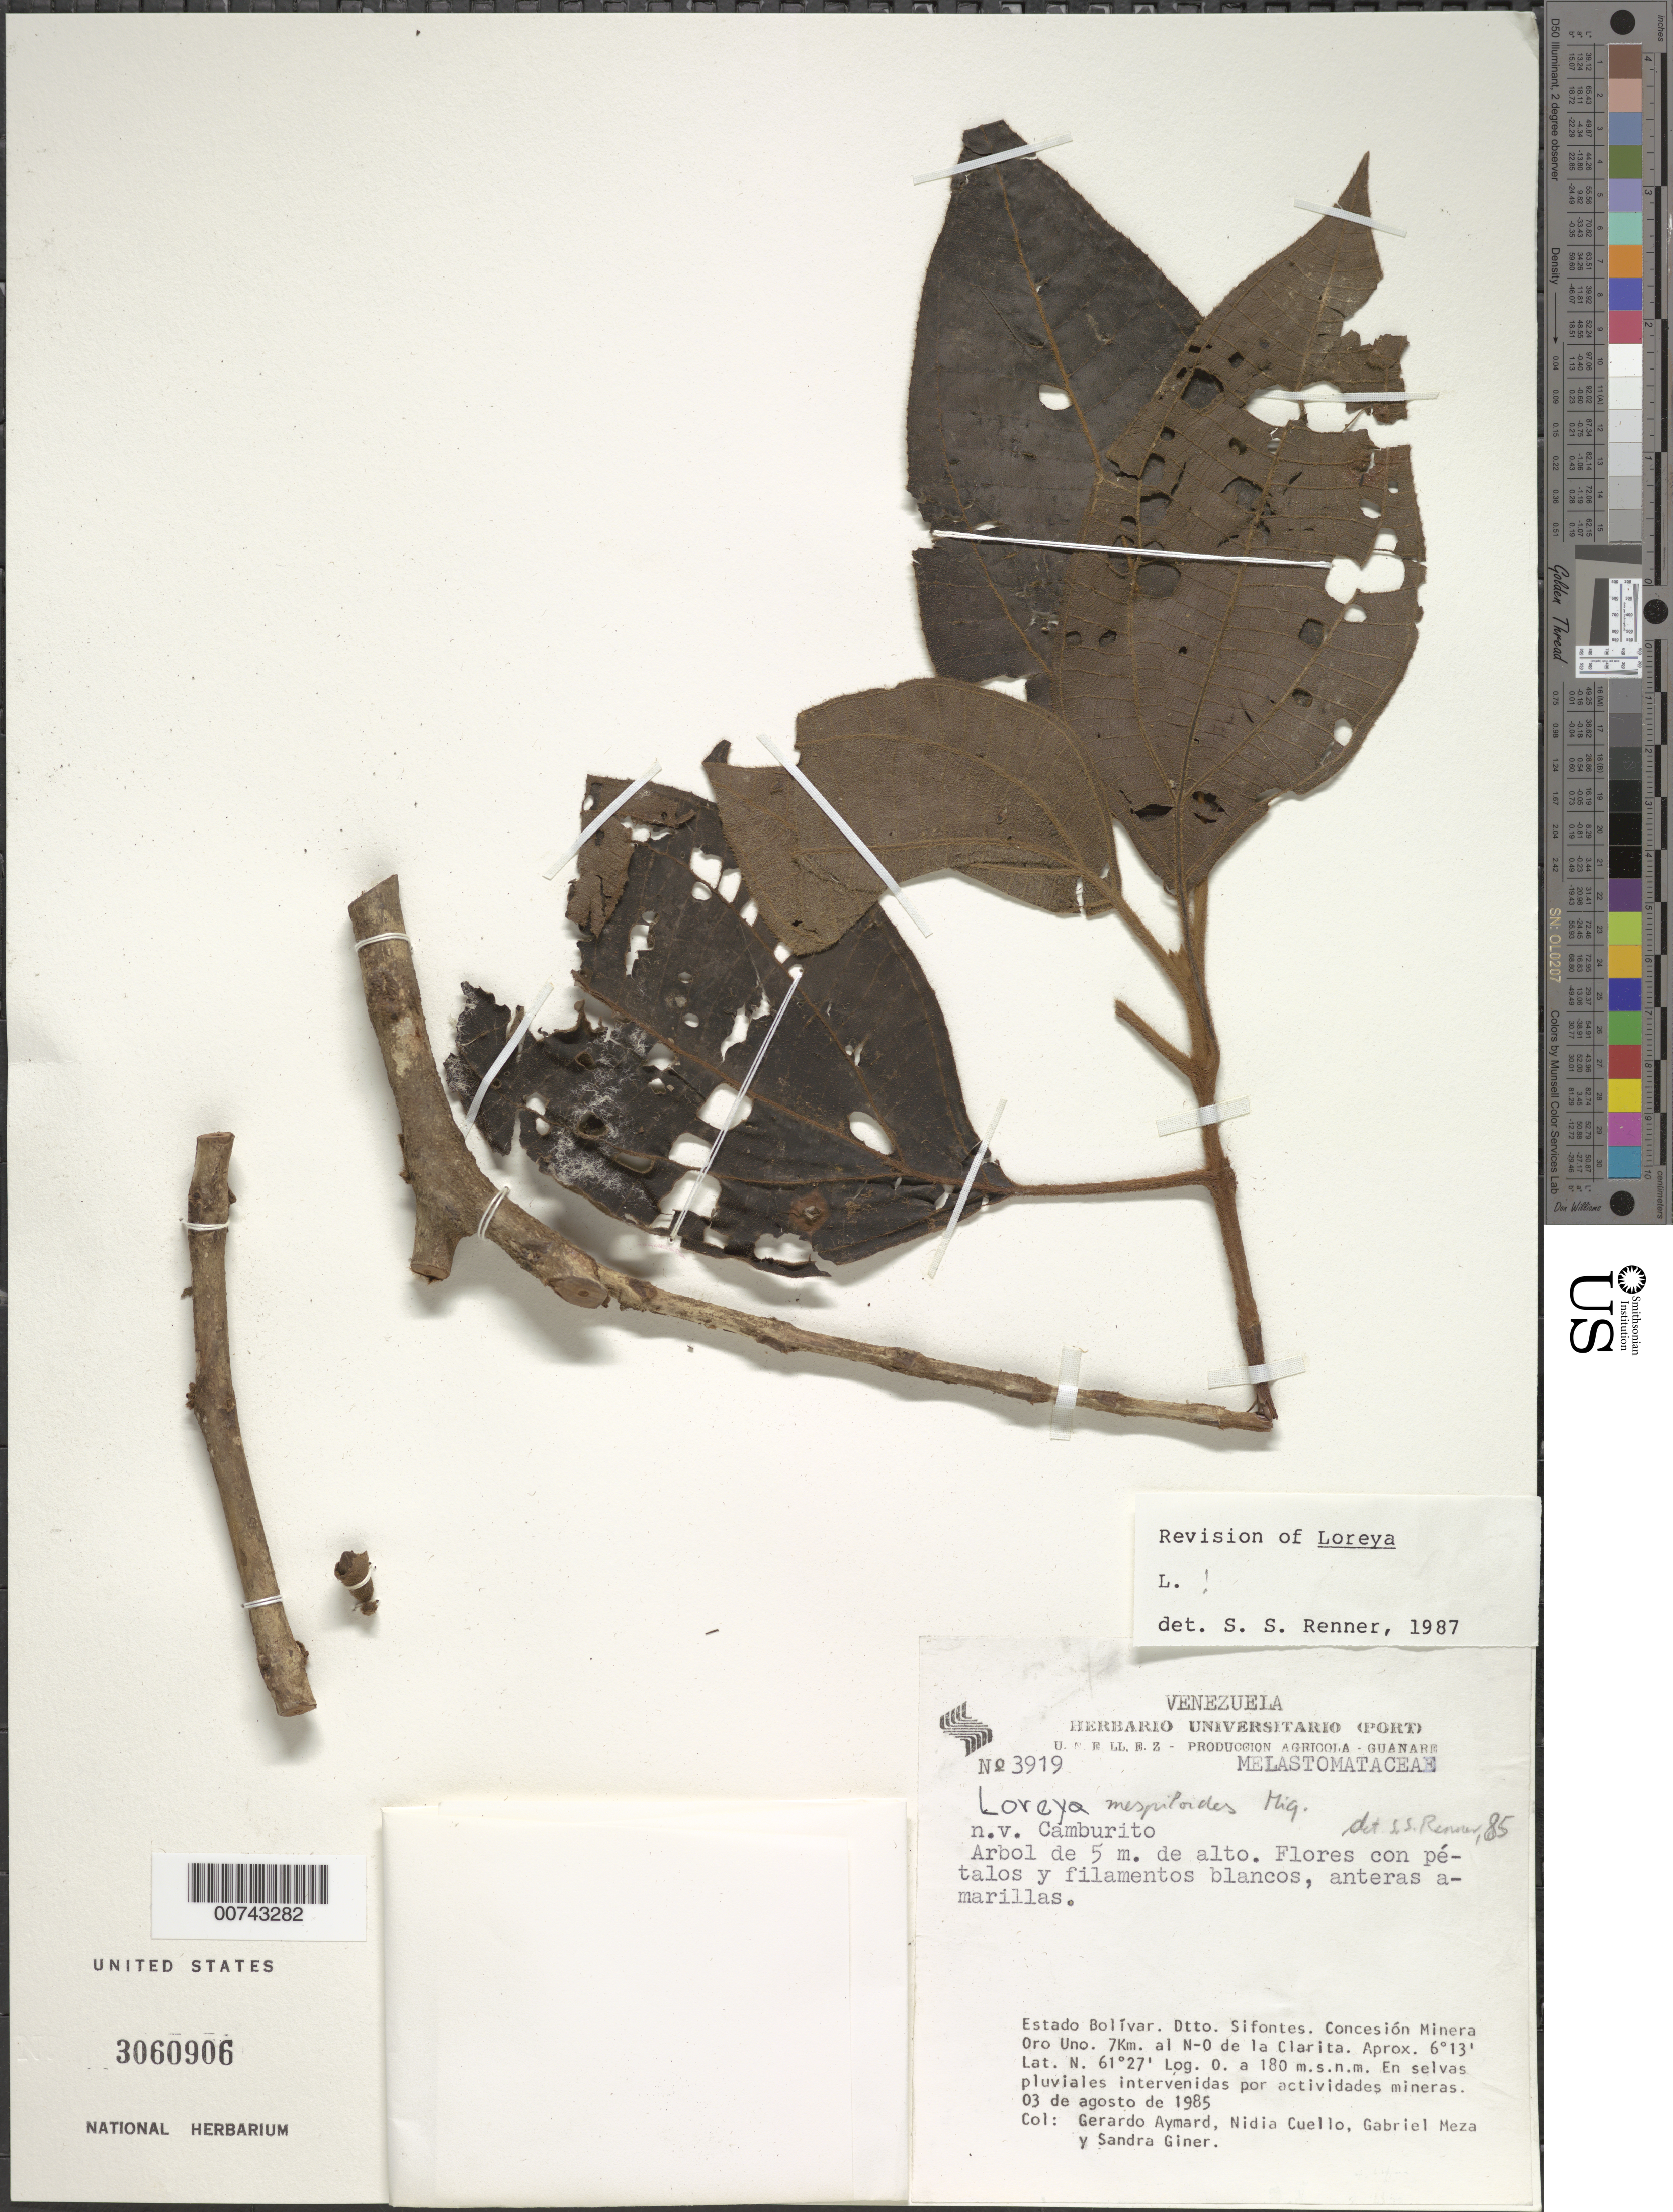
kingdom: Plantae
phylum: Tracheophyta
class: Magnoliopsida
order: Myrtales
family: Melastomataceae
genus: Bellucia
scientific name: Bellucia mespiloides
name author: (Miq.) J.F. Macbr.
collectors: G. A. Aymard, N. L. Cuello, G. Meza & S. Giner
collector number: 3919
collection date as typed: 3-Aug-85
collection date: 1985-08-03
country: Venezuela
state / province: Bolívar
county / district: Sifontes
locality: Concesión Minera Oro Uno 7 km NO Clarita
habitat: Rainforest; in mining area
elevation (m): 180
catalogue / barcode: US 3060906